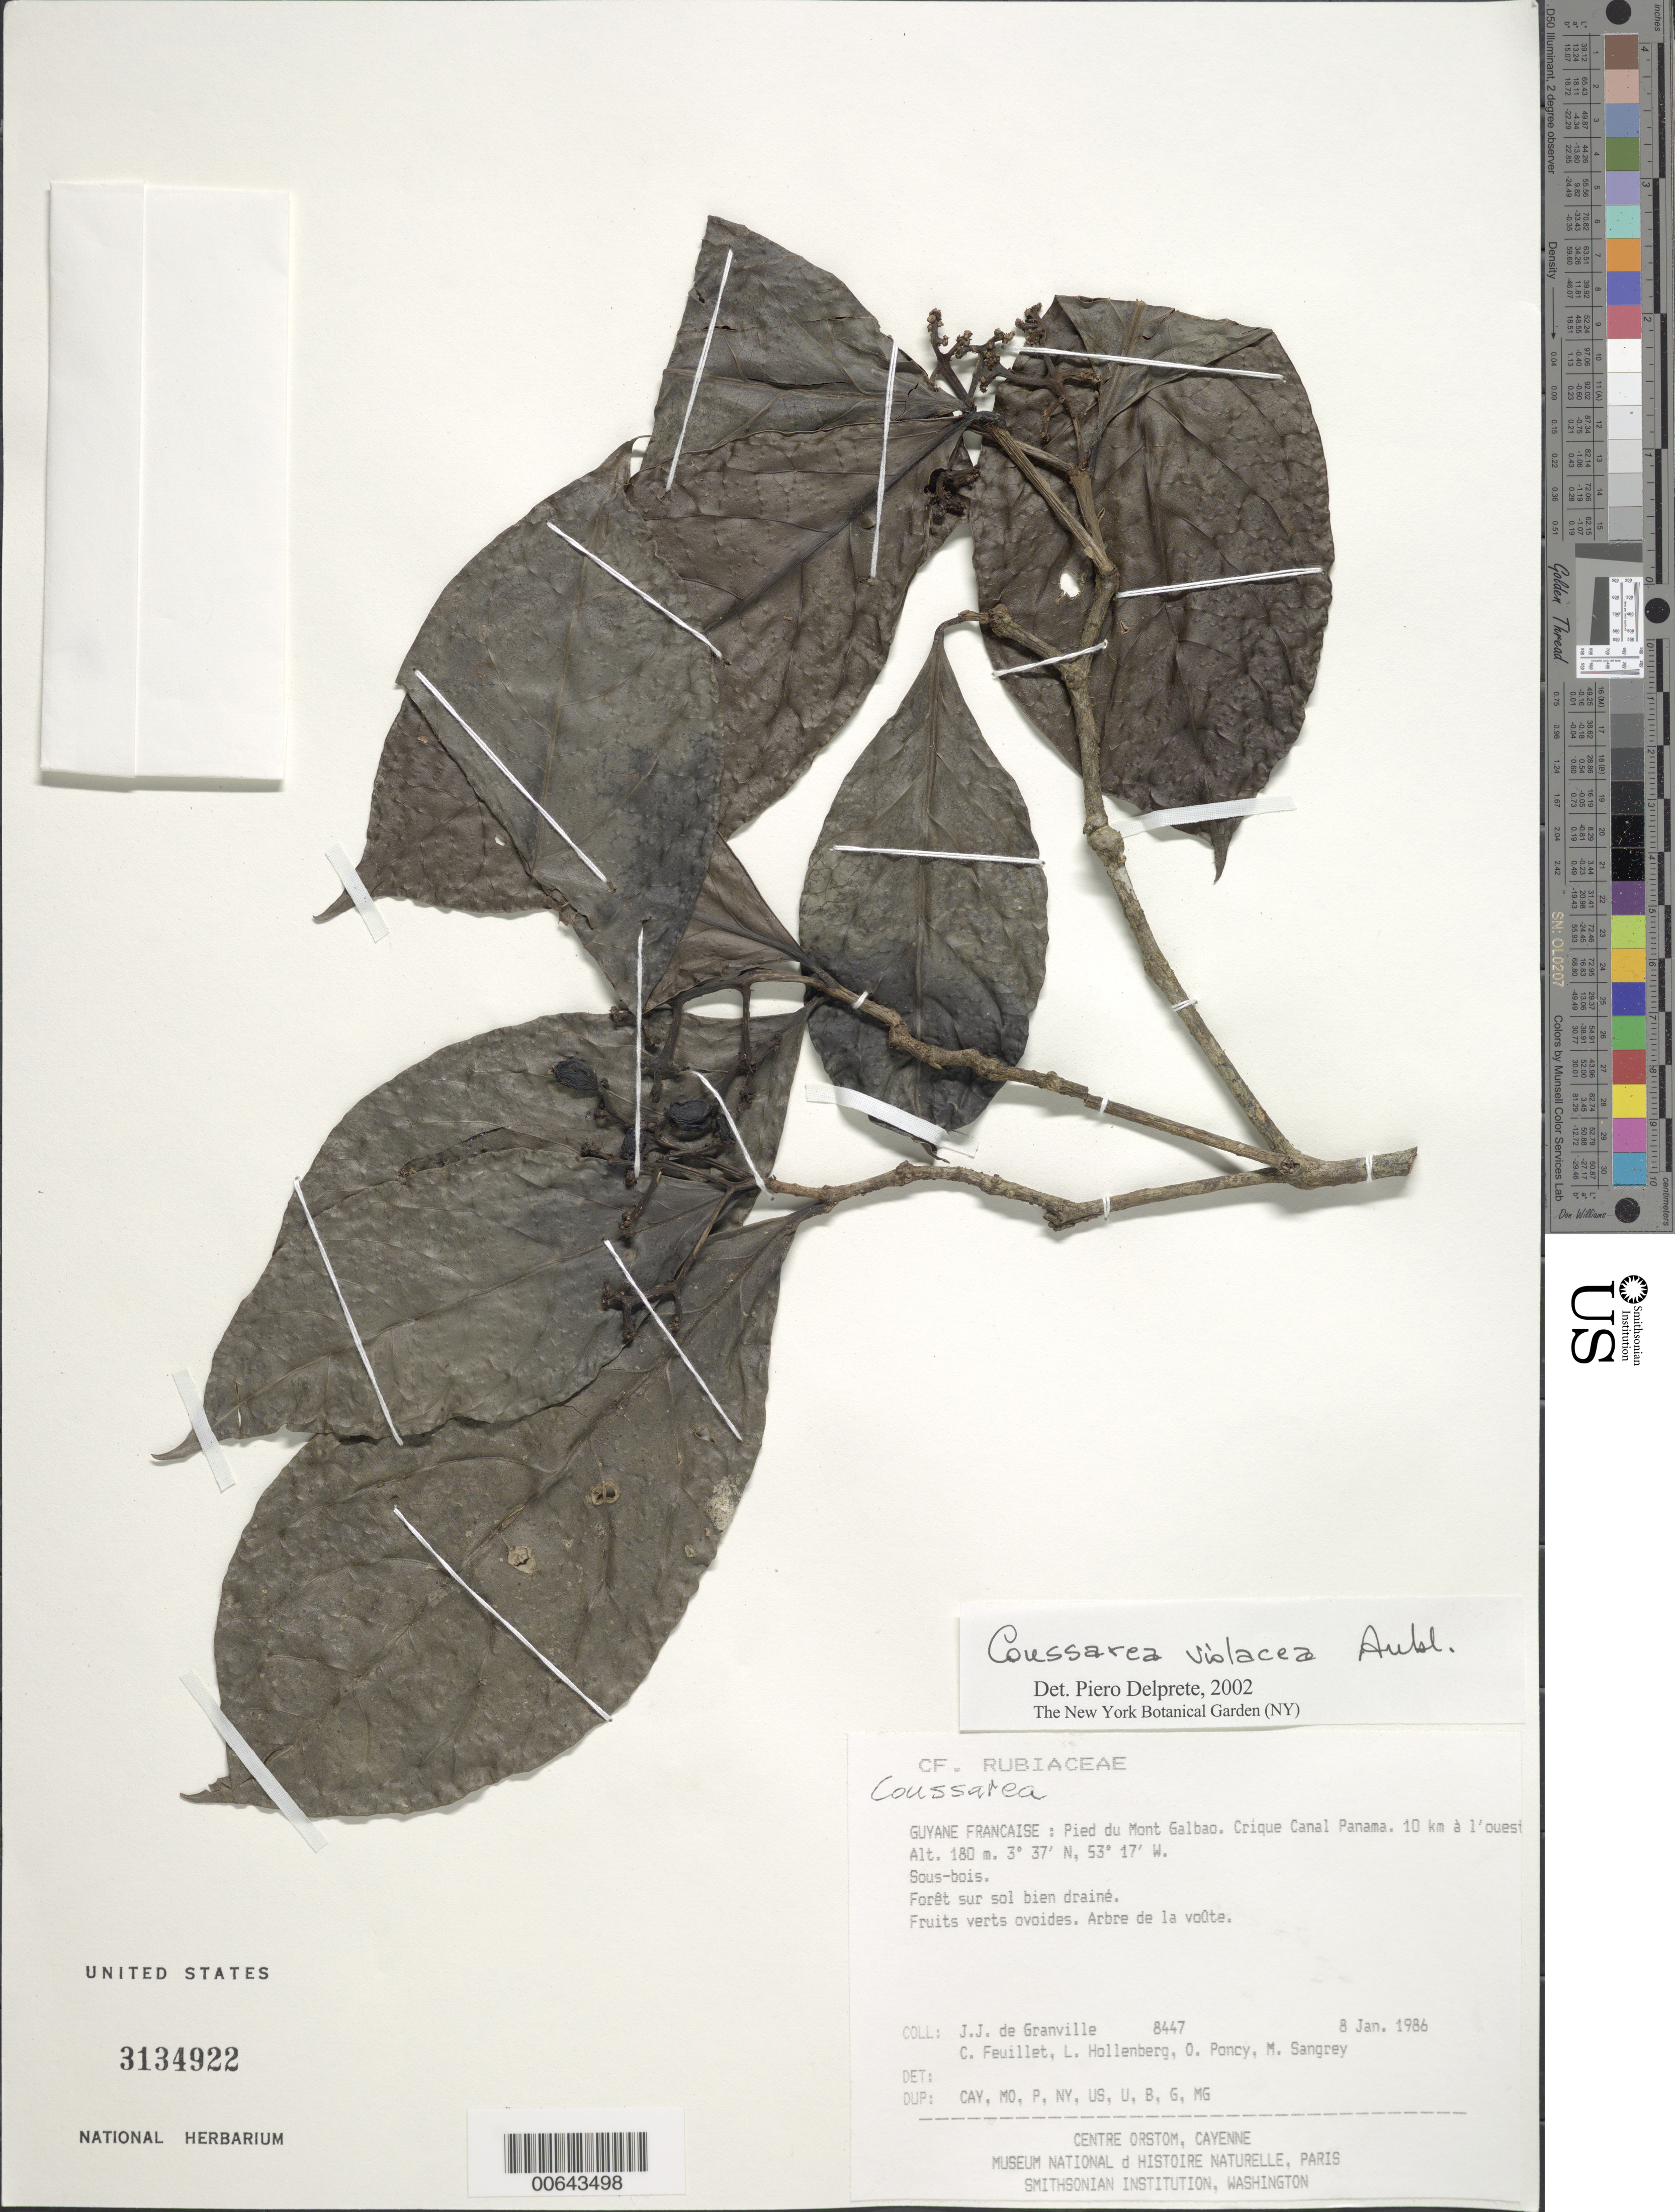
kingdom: Plantae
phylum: Tracheophyta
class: Magnoliopsida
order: Gentianales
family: Rubiaceae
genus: Coussarea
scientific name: Coussarea violacea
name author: Aubl.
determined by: Delprete, P. G., Herb. de Guyane Cay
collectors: J.-J. de Granville, C. Feuillet, L. Hollenberg, O. Poncy & M. S. Sangrey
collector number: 8447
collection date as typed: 8-Jan-86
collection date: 1986-01-08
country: French Guiana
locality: Pied du Mont Galbao. Crique Canal Panama. 10 km à l'ouest de Saül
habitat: Sous-bois; forêt sur sol bien drainé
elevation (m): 180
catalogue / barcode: US 3134922